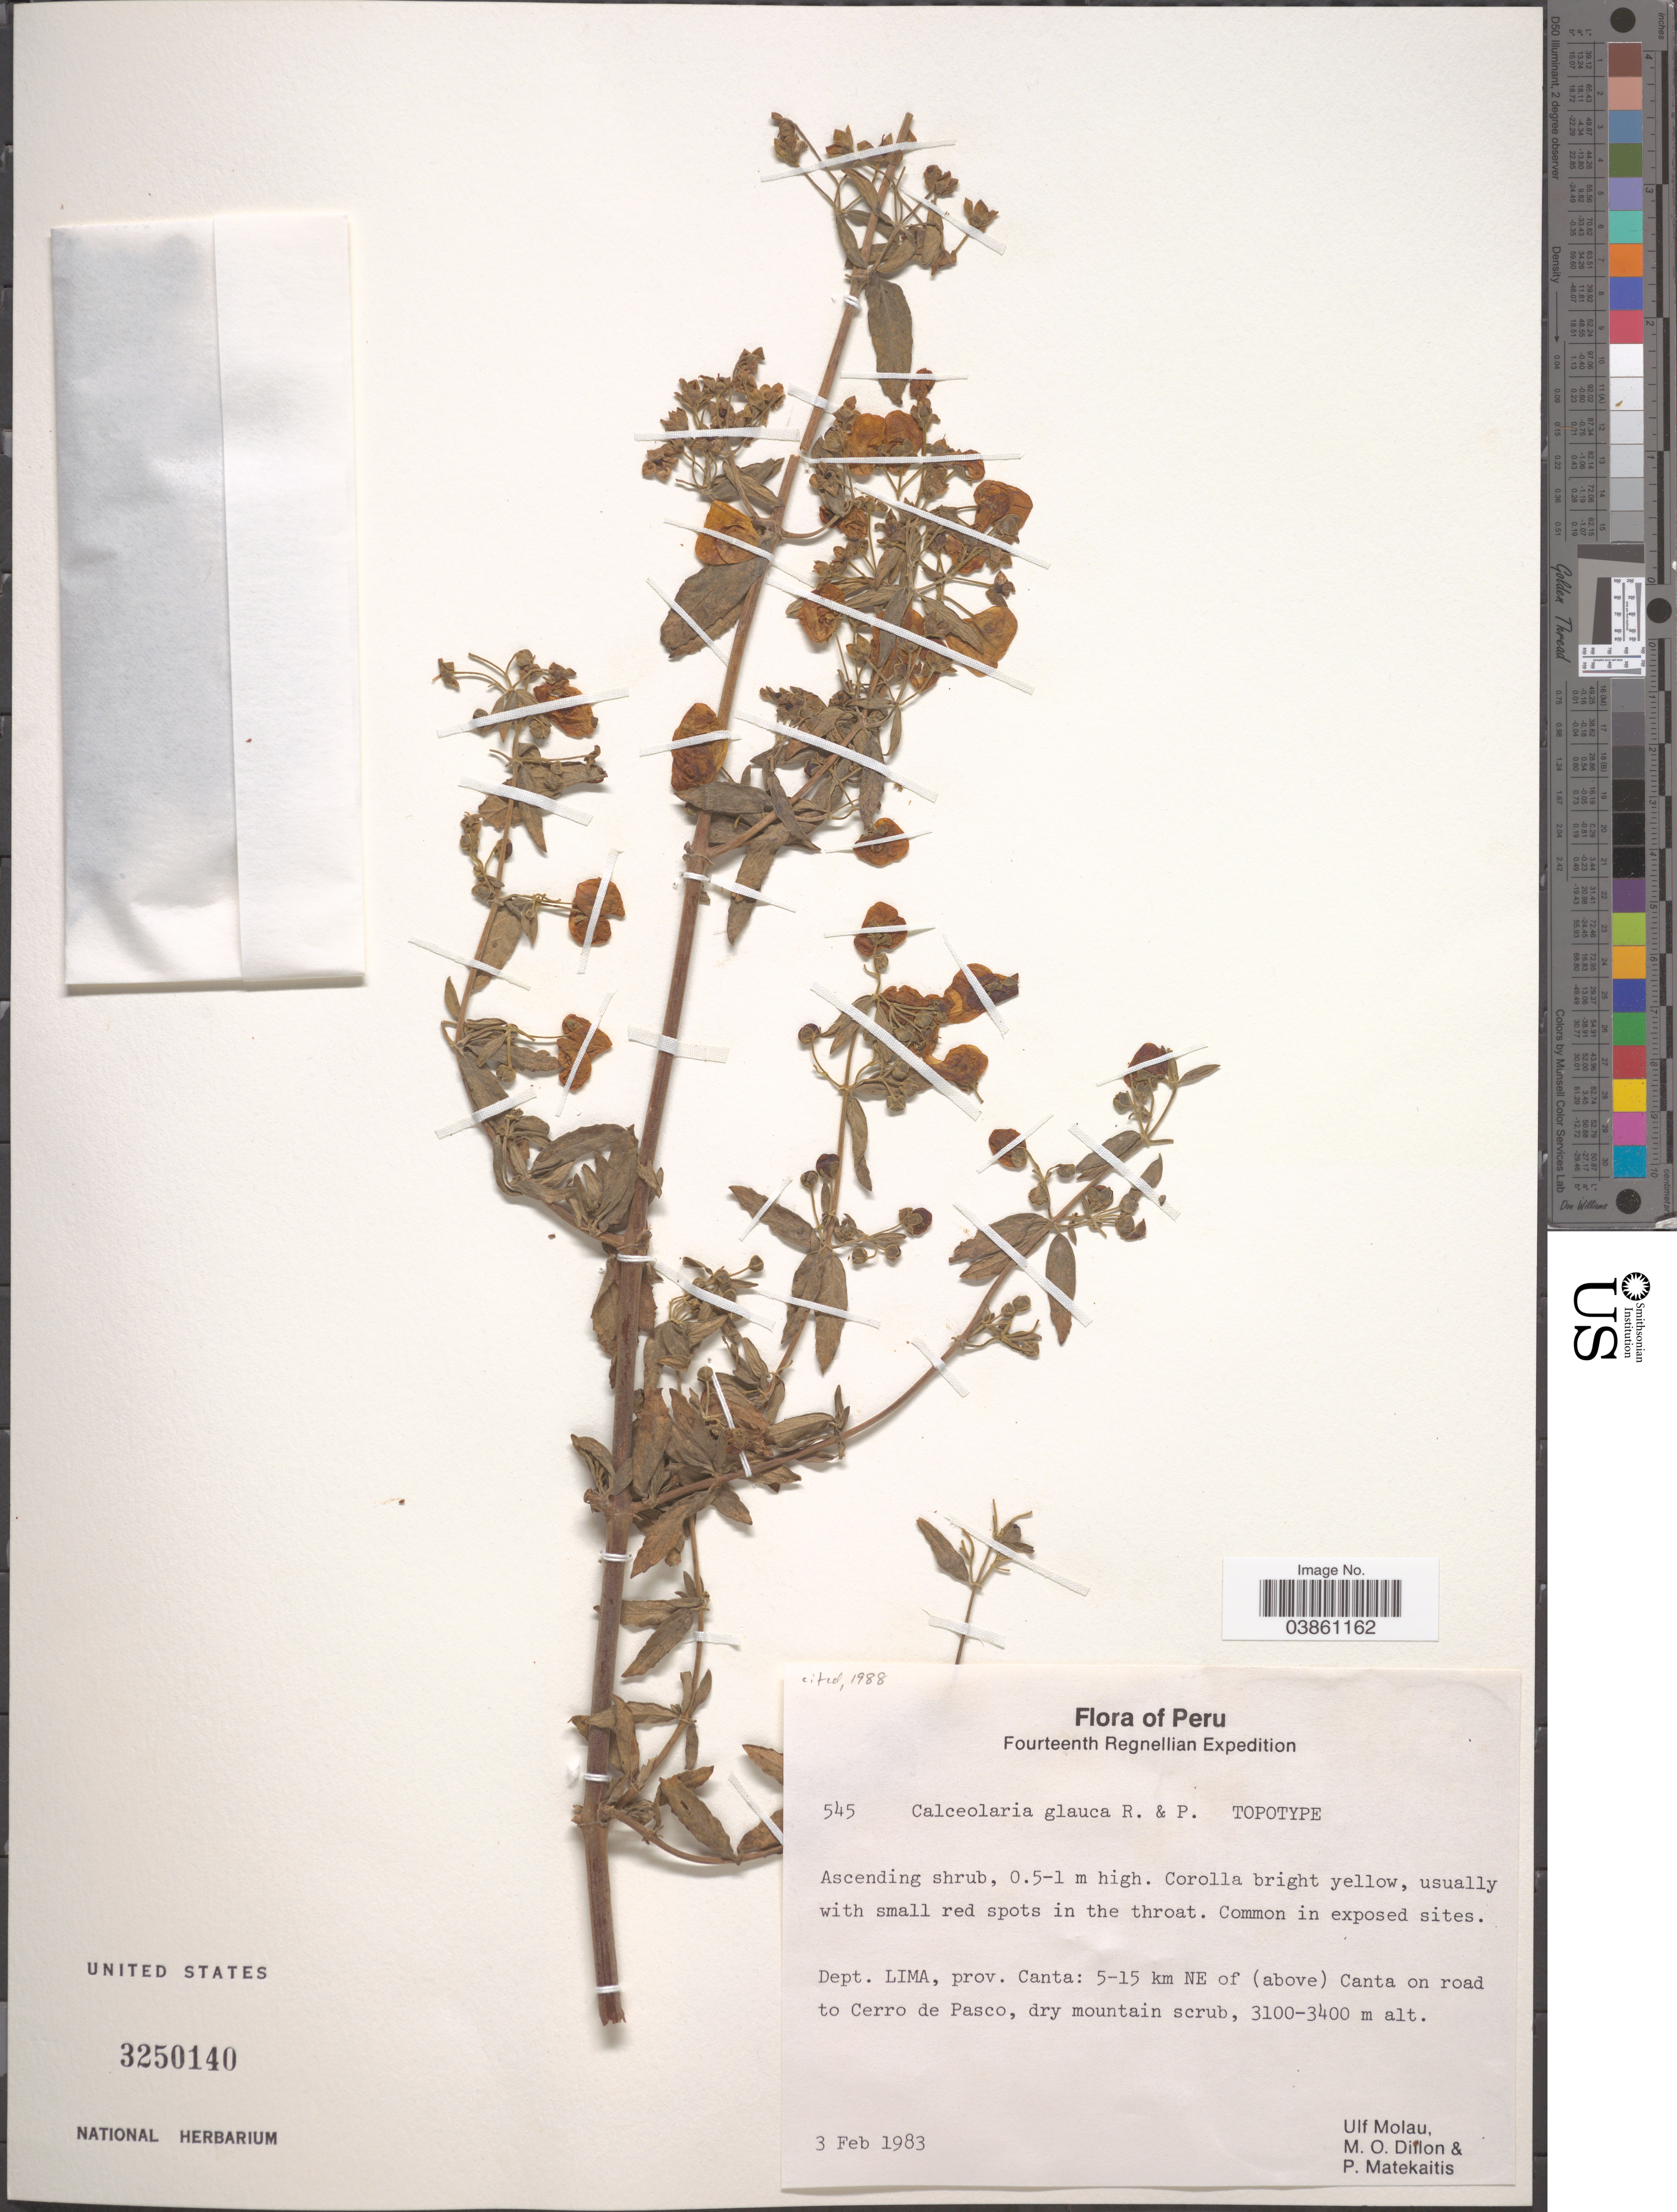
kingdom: Plantae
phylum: Tracheophyta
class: Magnoliopsida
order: Lamiales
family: Calceolariaceae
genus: Calceolaria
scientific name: Calceolaria glauca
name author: Ruiz & Pav.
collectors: U. Molau, M. O. Dillon & P. Matekaitis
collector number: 545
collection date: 1983-02-03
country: Peru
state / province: Lima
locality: Dept. Lima, prov. Canta: 5-15 km NE of (above) Canta on road to Cerro de Pasco.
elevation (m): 3100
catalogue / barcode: US 3250140